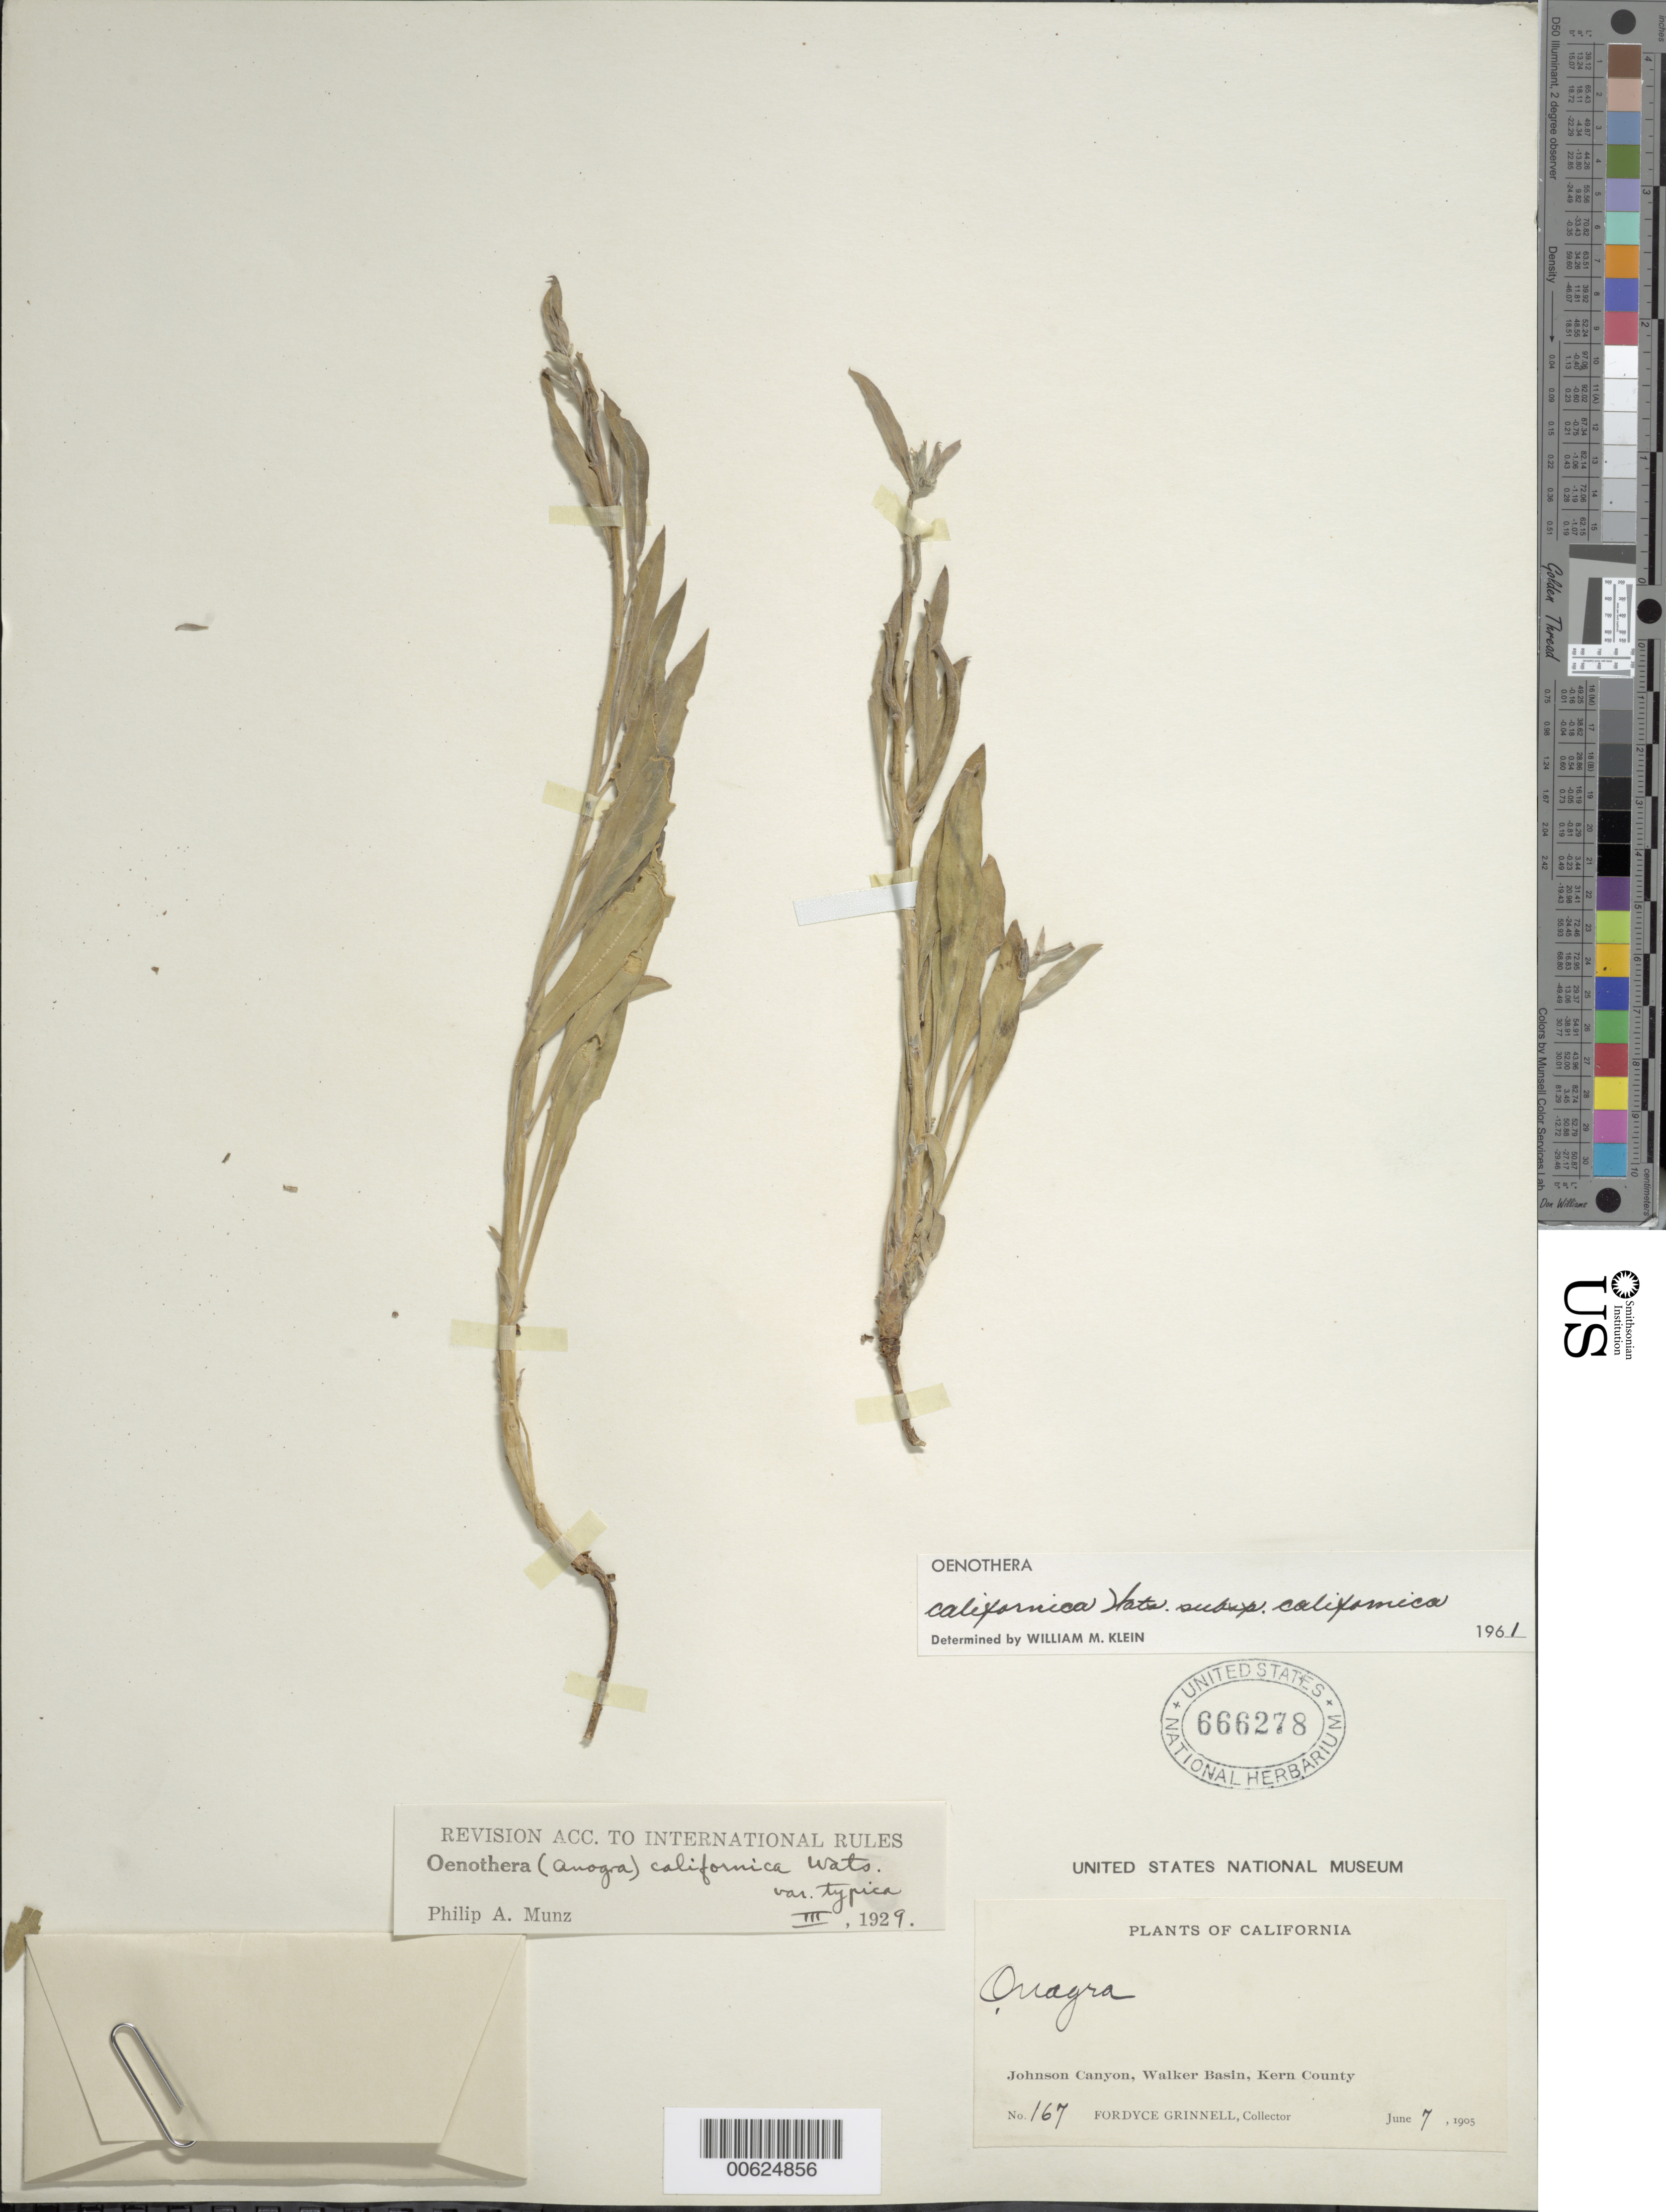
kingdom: Plantae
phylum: Tracheophyta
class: Magnoliopsida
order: Myrtales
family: Onagraceae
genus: Oenothera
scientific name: Oenothera avita subsp. californica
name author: (S. Watson) W.L. Wagner & Gandhi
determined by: Wagner, W. L., (BOT), Smithsonian Institution - National Museum of Natural History (UNITED STATES)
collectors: F. Grinnell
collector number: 167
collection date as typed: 07 Jun 1905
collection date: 1905-06-07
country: United States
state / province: California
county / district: Kern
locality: Johnson Canyon, Walker Basin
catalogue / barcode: US 666278